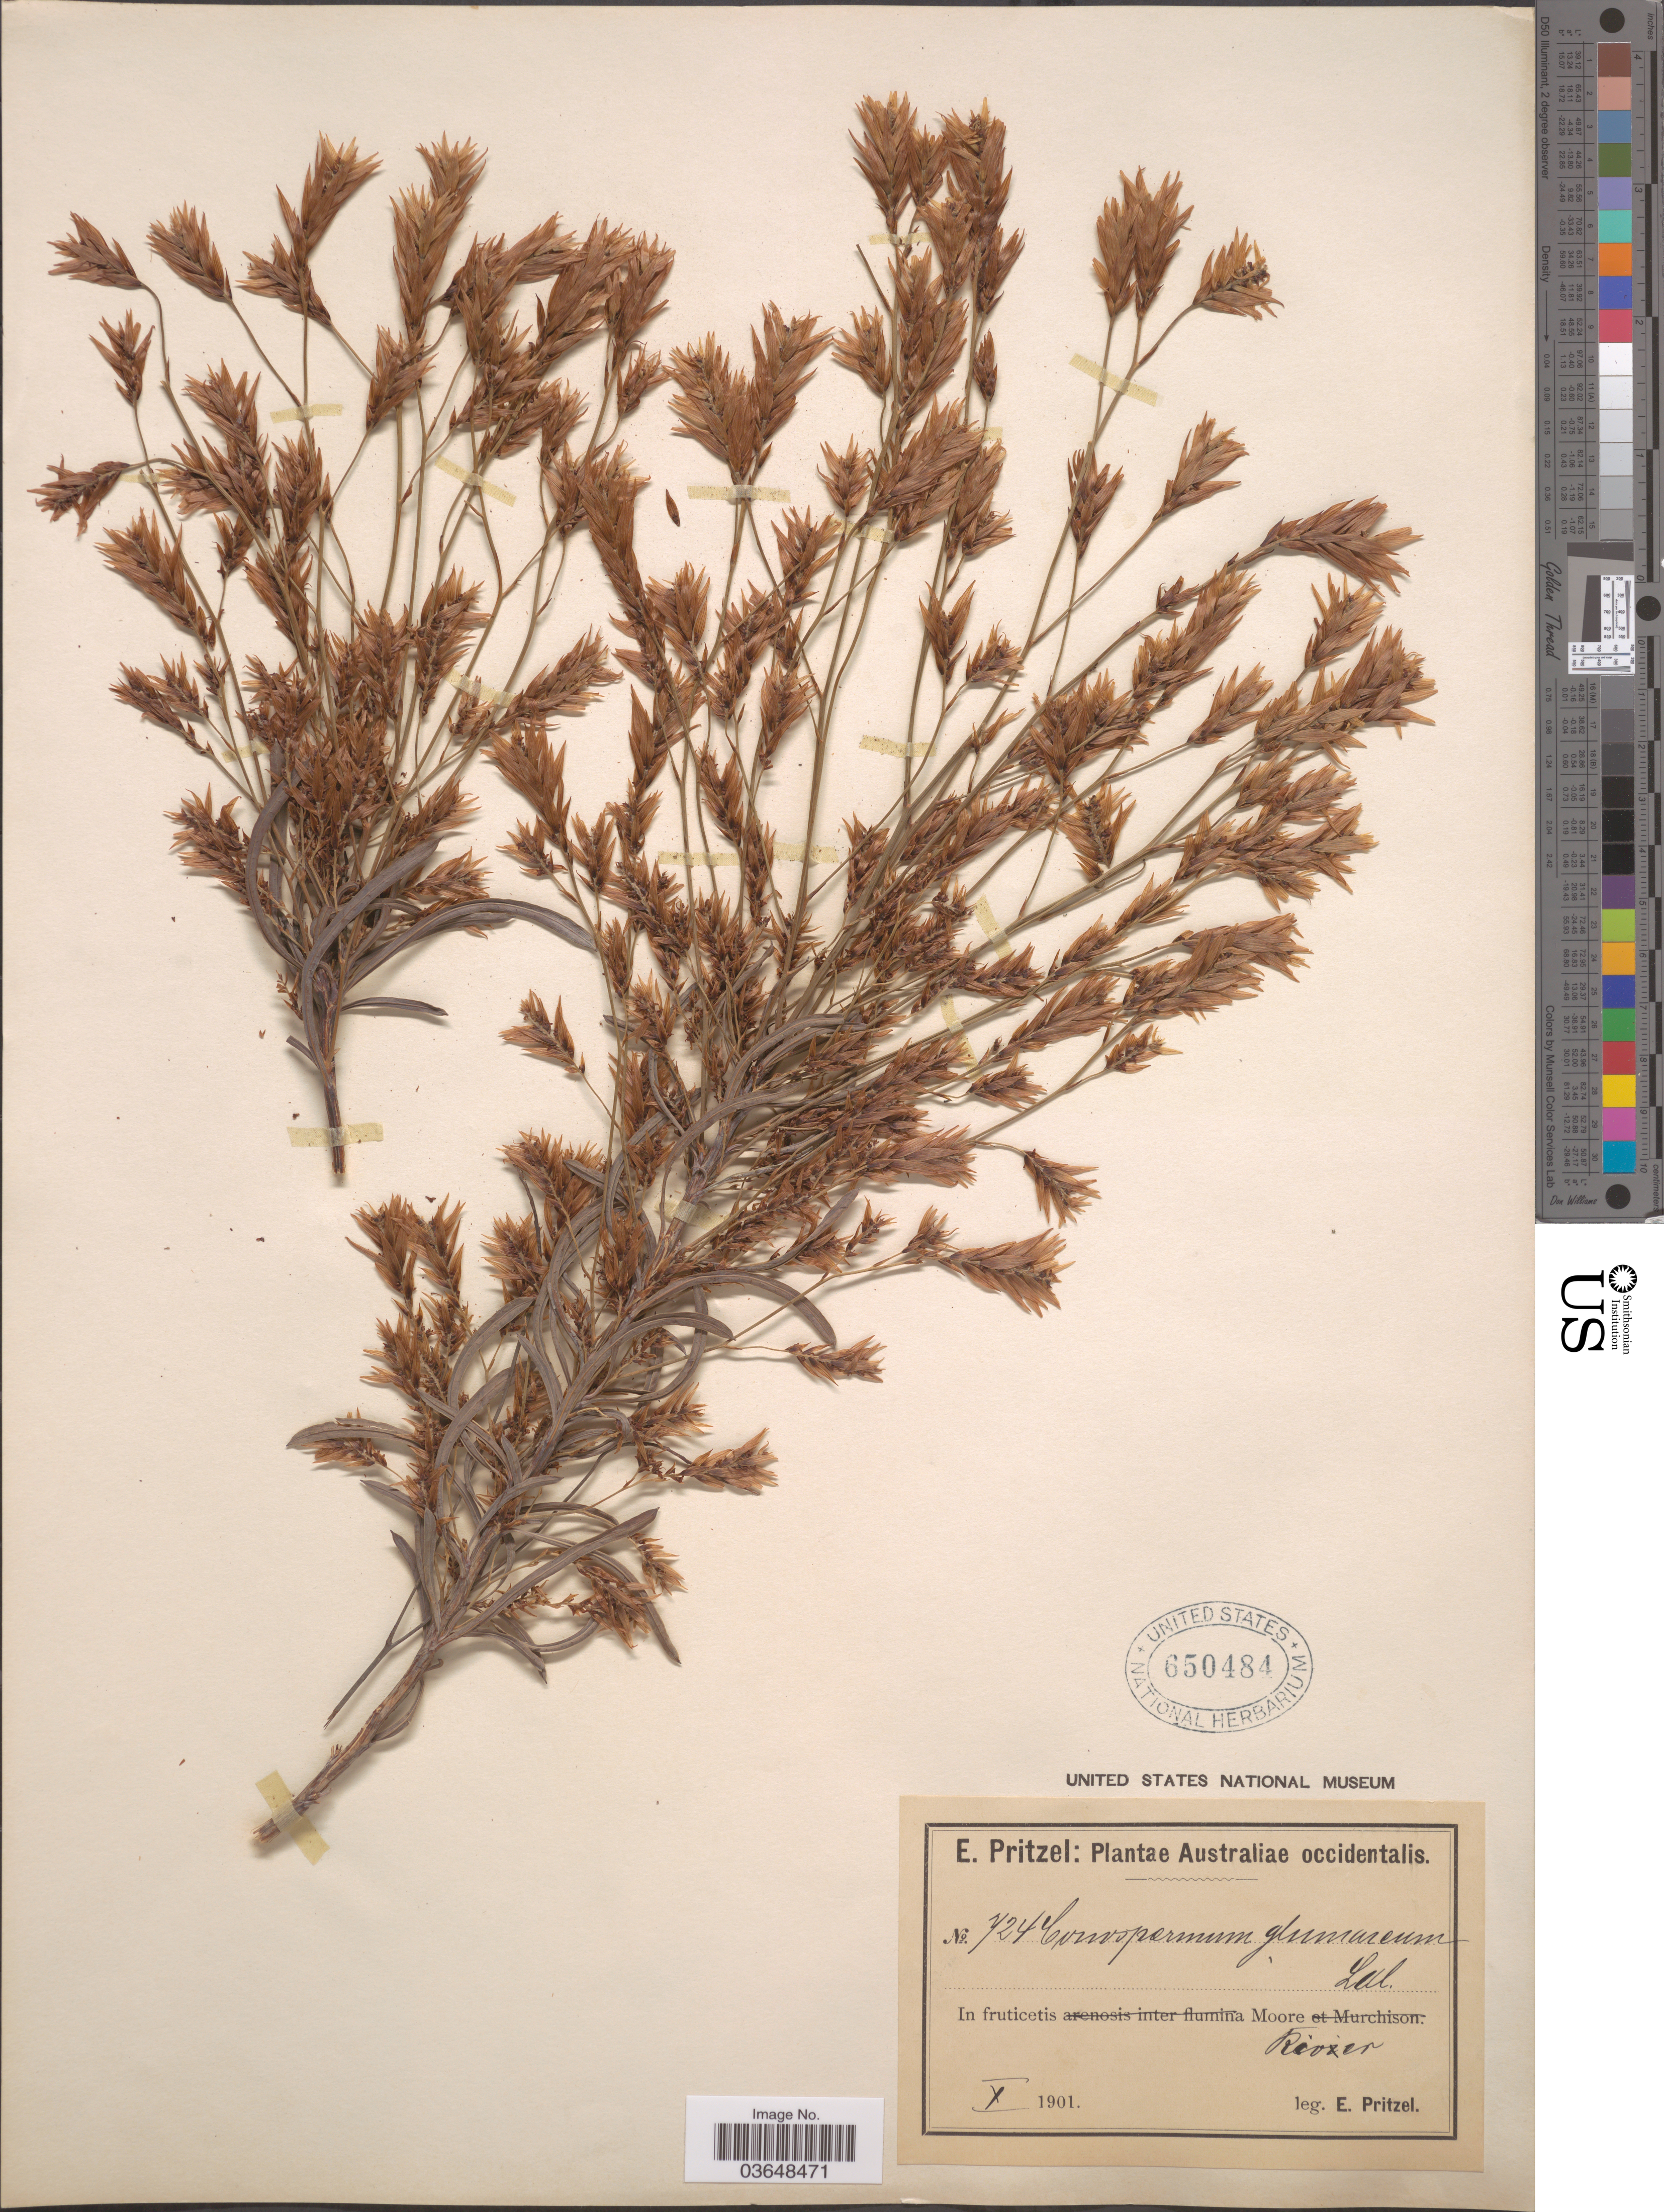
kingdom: Plantae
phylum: Tracheophyta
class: Magnoliopsida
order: Proteales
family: Proteaceae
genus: Conospermum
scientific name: Conospermum glumaceum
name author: Lindl.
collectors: E. G. Pritzel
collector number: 724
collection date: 1901-10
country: Australia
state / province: Western Australia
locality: In fruticetis Moore River.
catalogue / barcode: US 650484